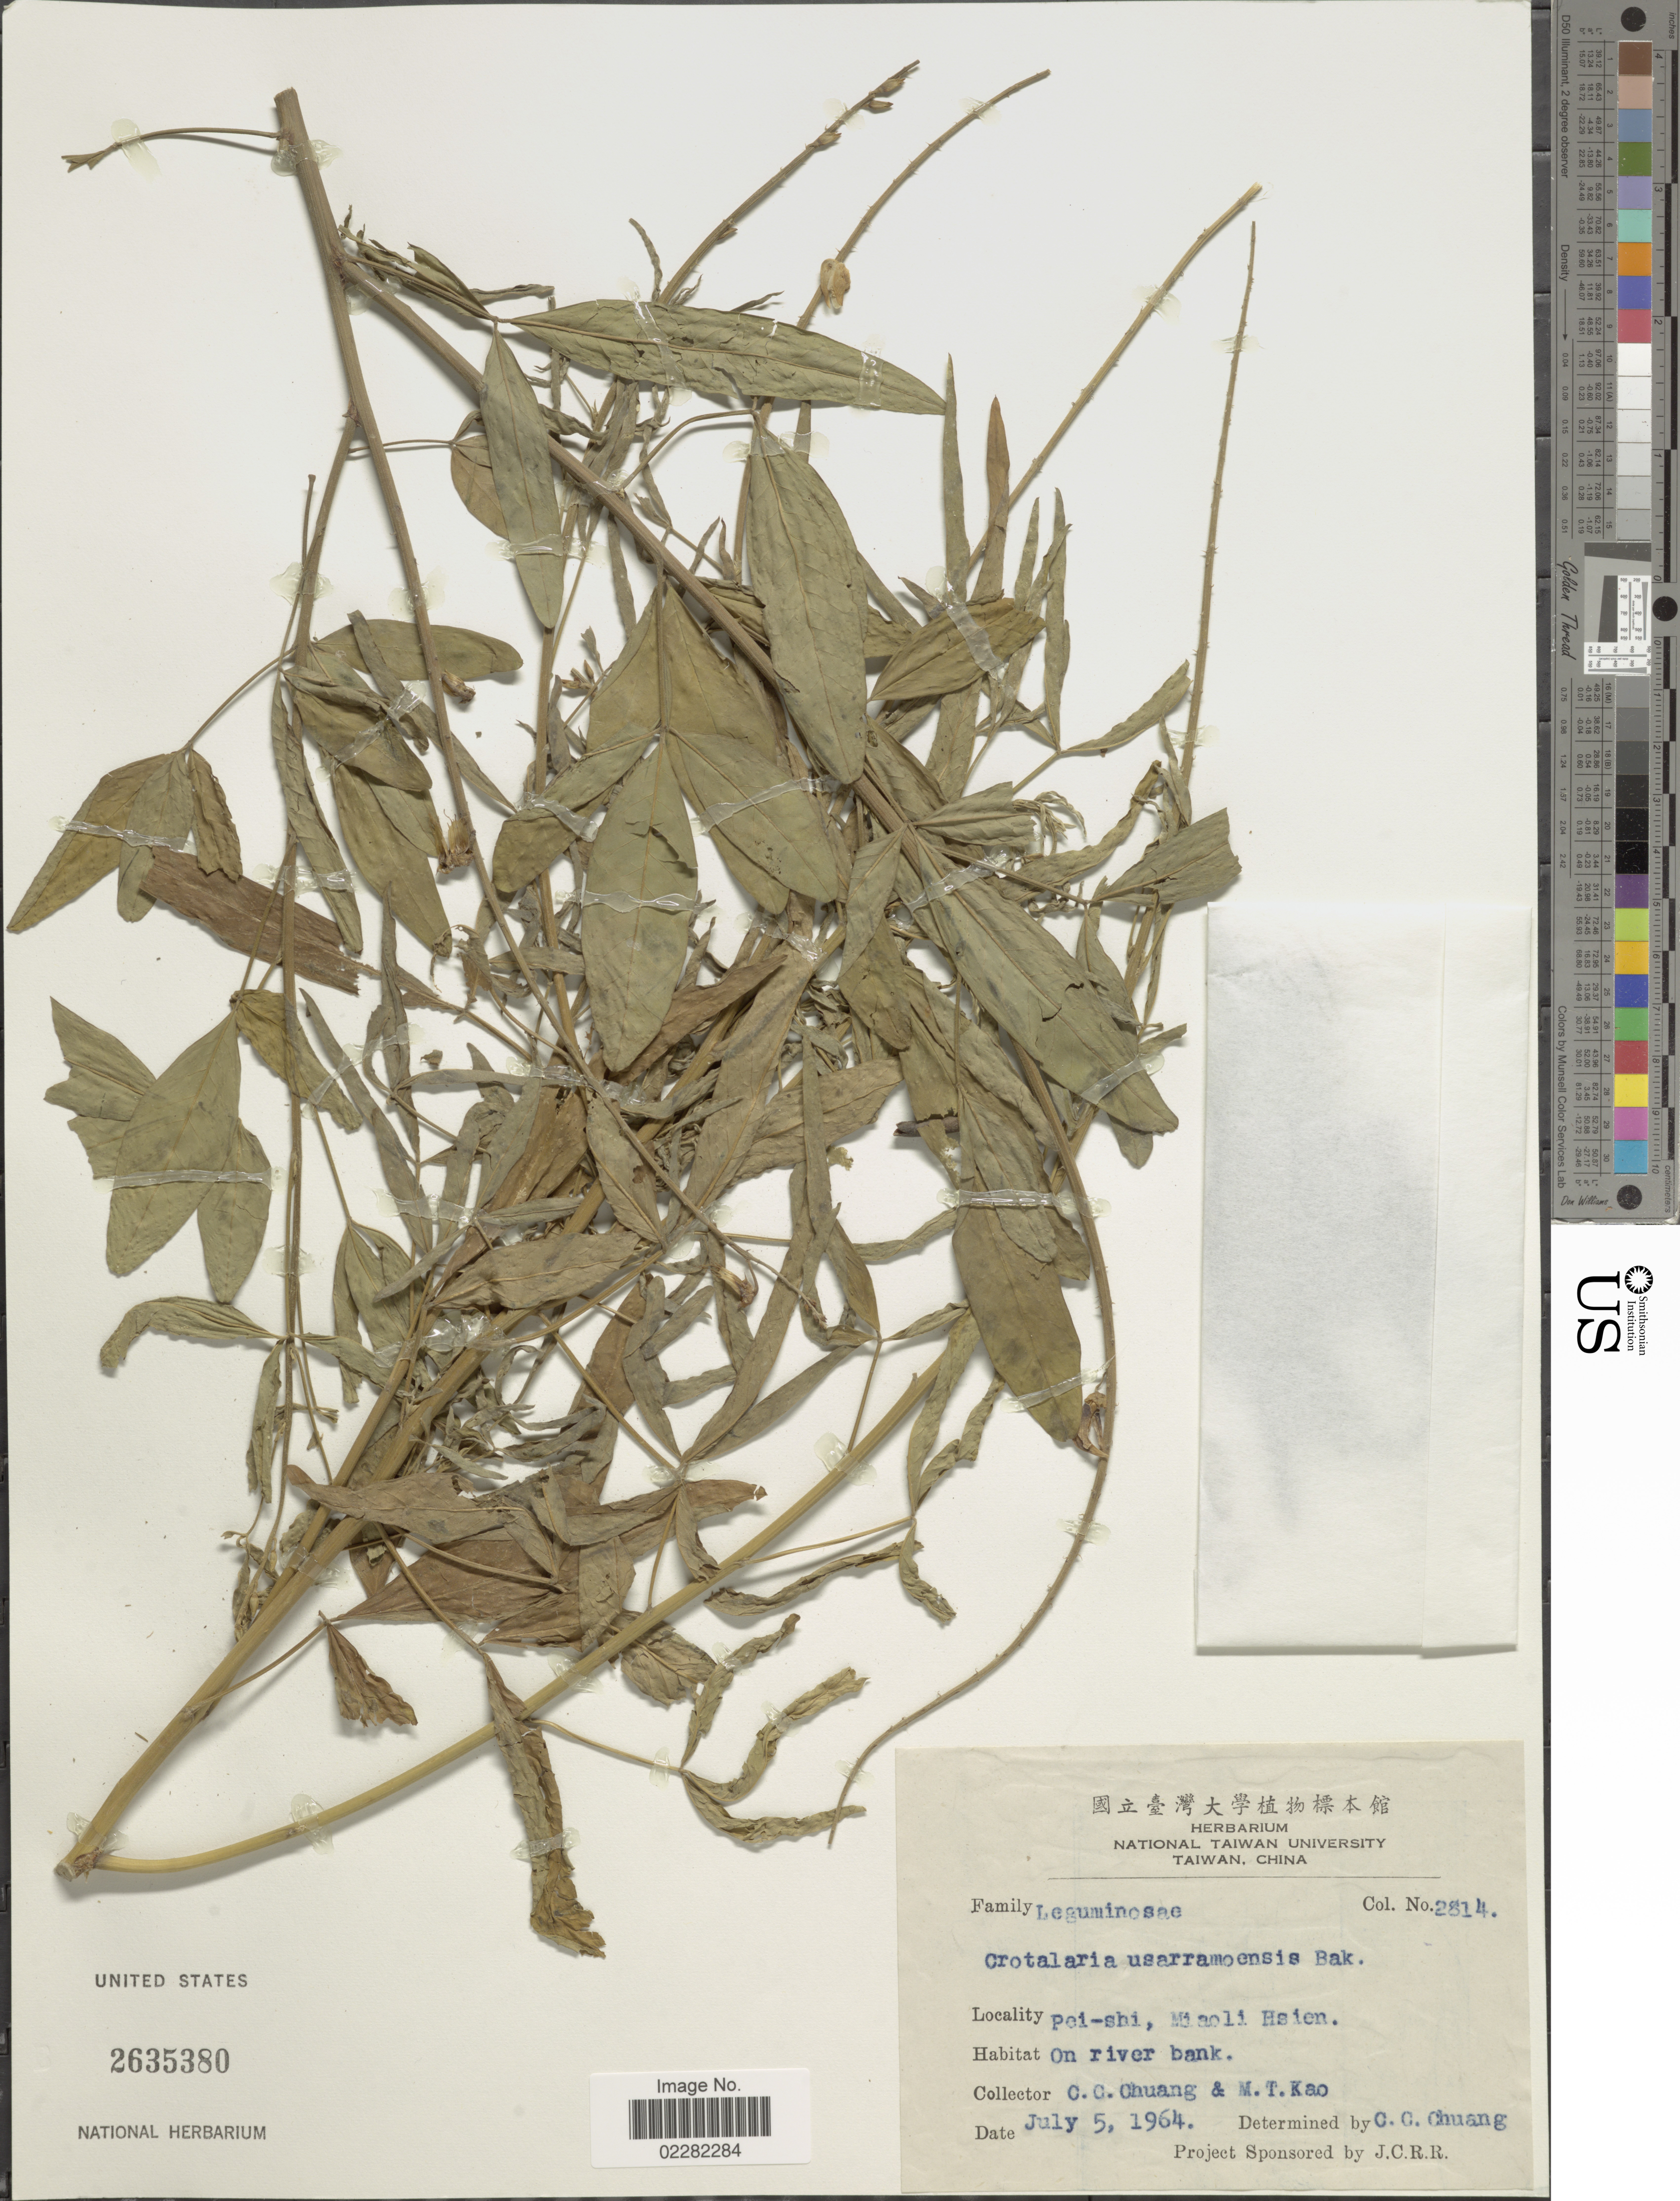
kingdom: Plantae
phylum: Tracheophyta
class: Magnoliopsida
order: Fabales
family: Fabaceae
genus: Crotalaria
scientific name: Crotalaria trichotoma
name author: Bojer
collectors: C. C. Chuang & M. T. Kao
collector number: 2814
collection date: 1964-07-05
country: Taiwan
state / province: Miaoli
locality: Pei-shi, Mialo Hsien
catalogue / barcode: US 2635380